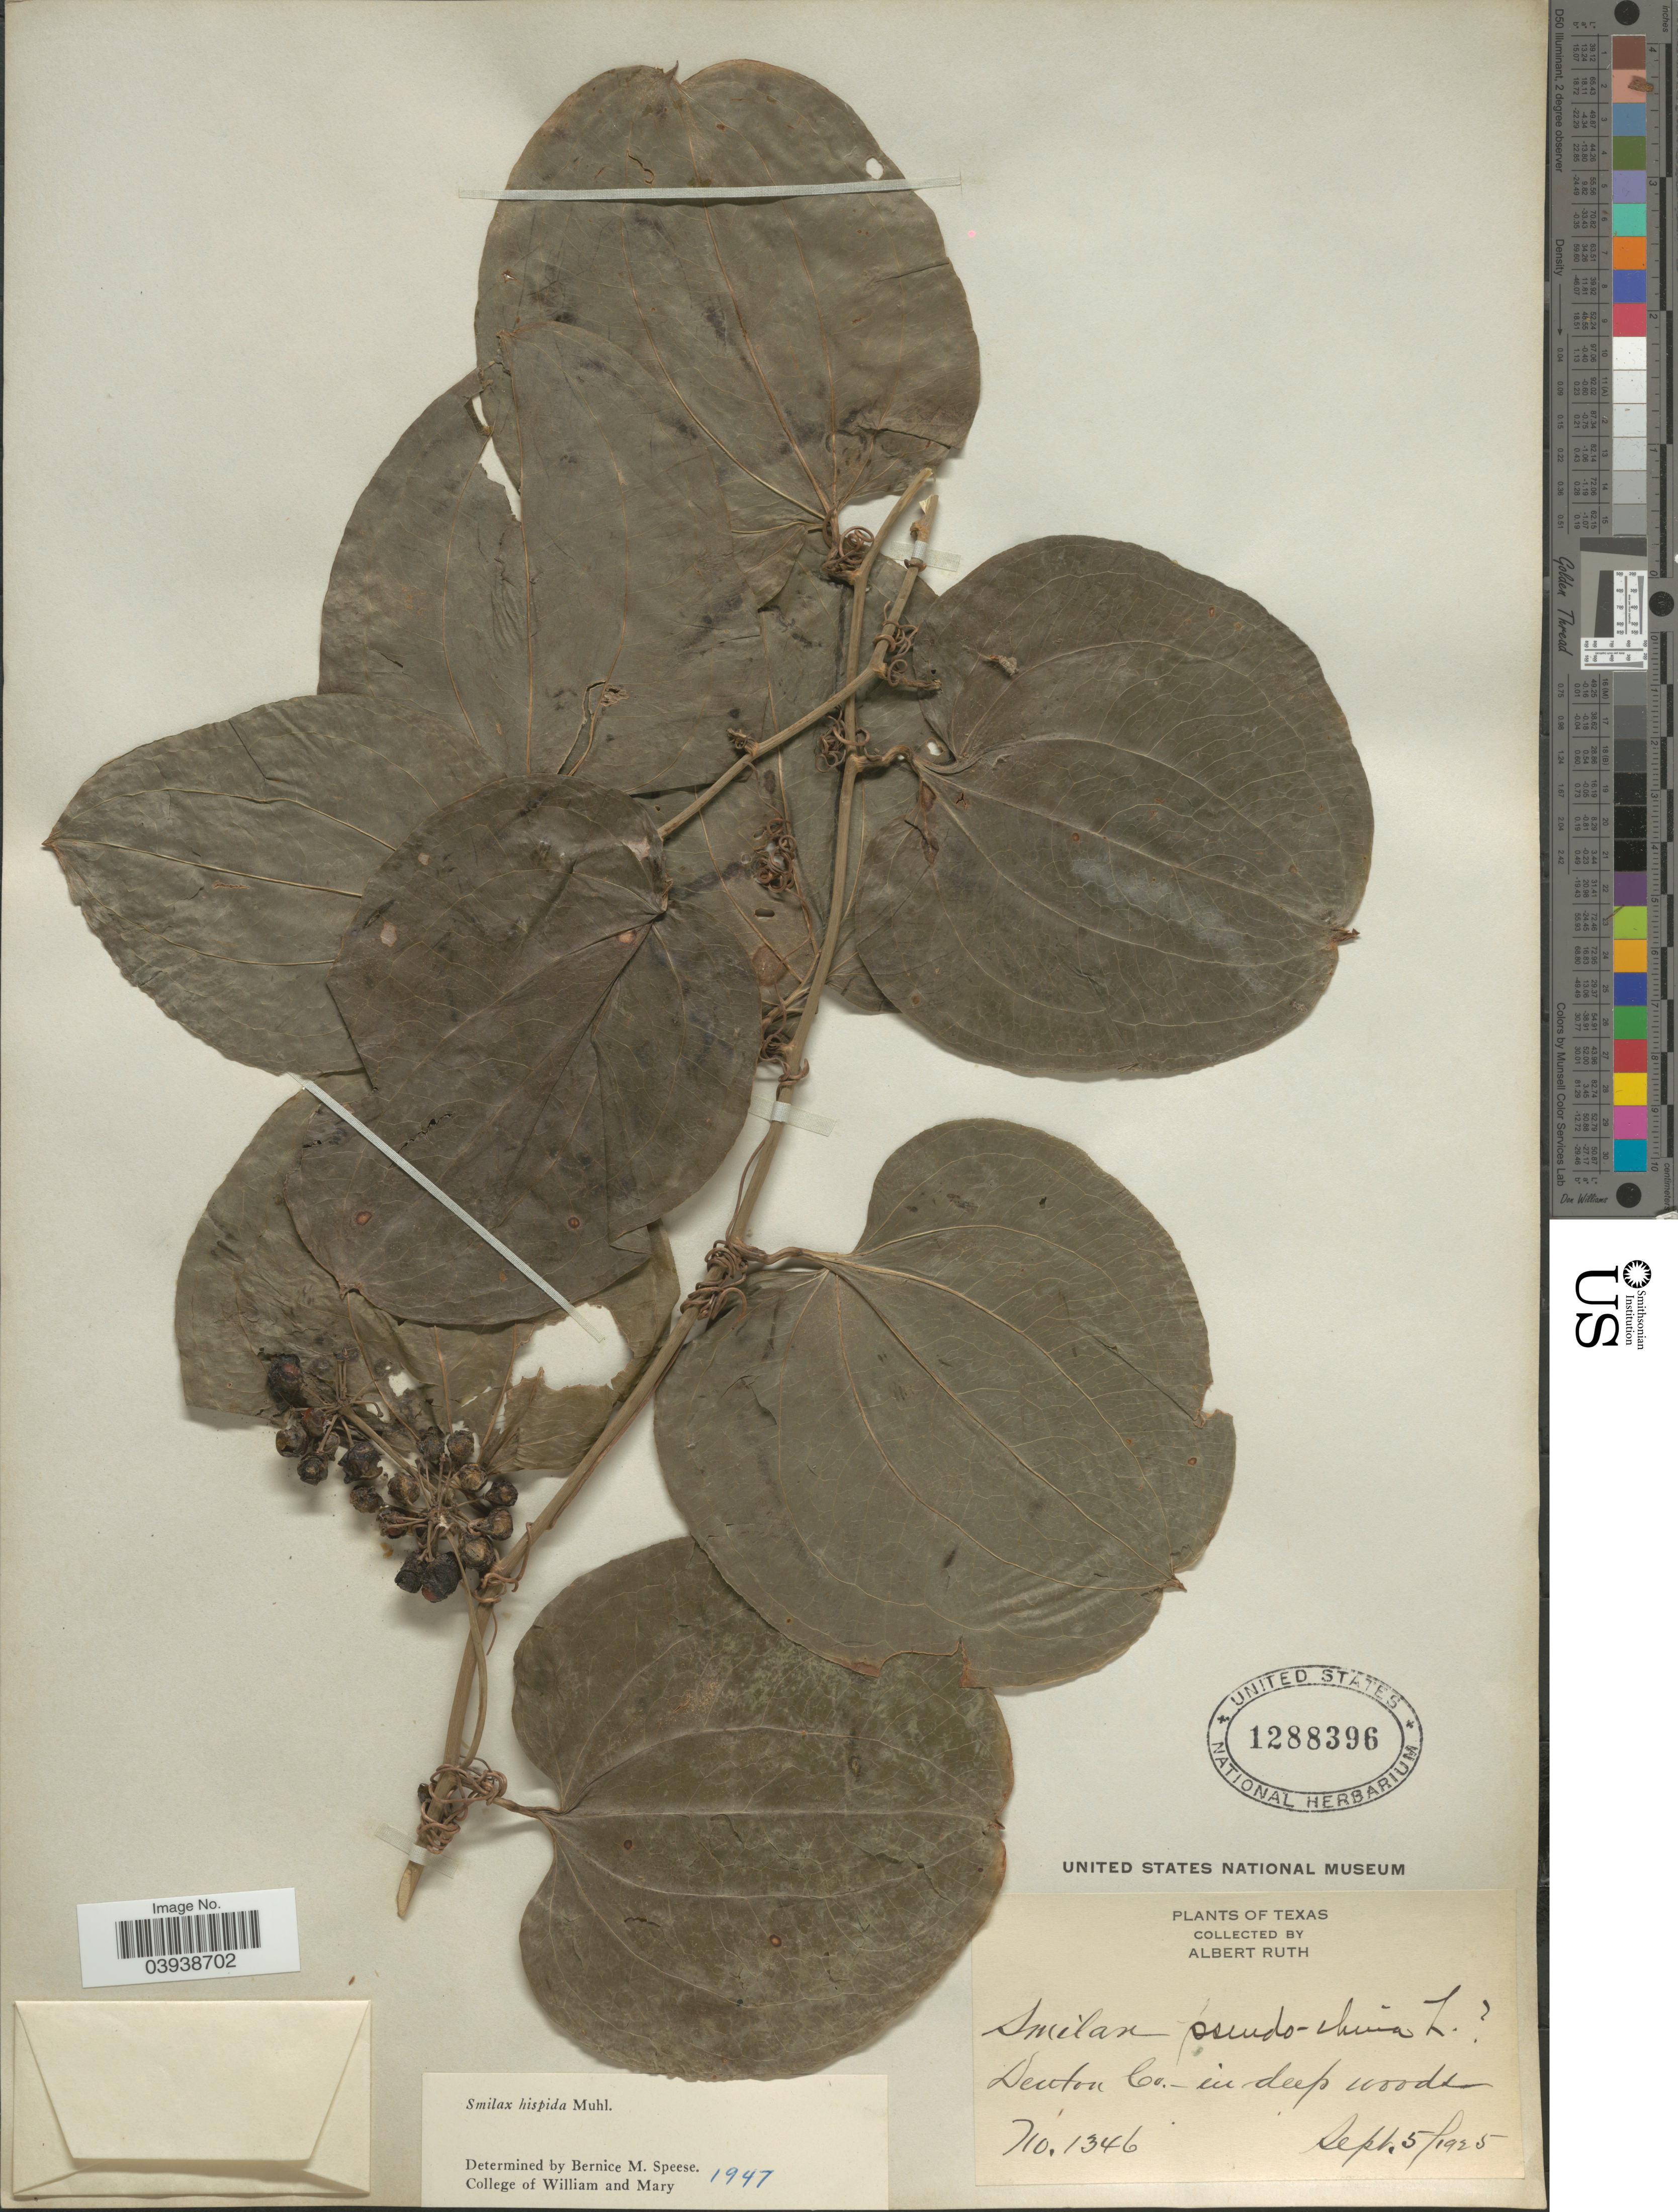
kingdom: Plantae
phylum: Tracheophyta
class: Liliopsida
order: Liliales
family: Smilacaceae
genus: Smilax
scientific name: Smilax hispida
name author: Raf.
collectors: A. Ruth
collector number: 1346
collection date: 1925-09-05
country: United States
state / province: Texas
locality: Denton Co.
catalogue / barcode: US 1288396